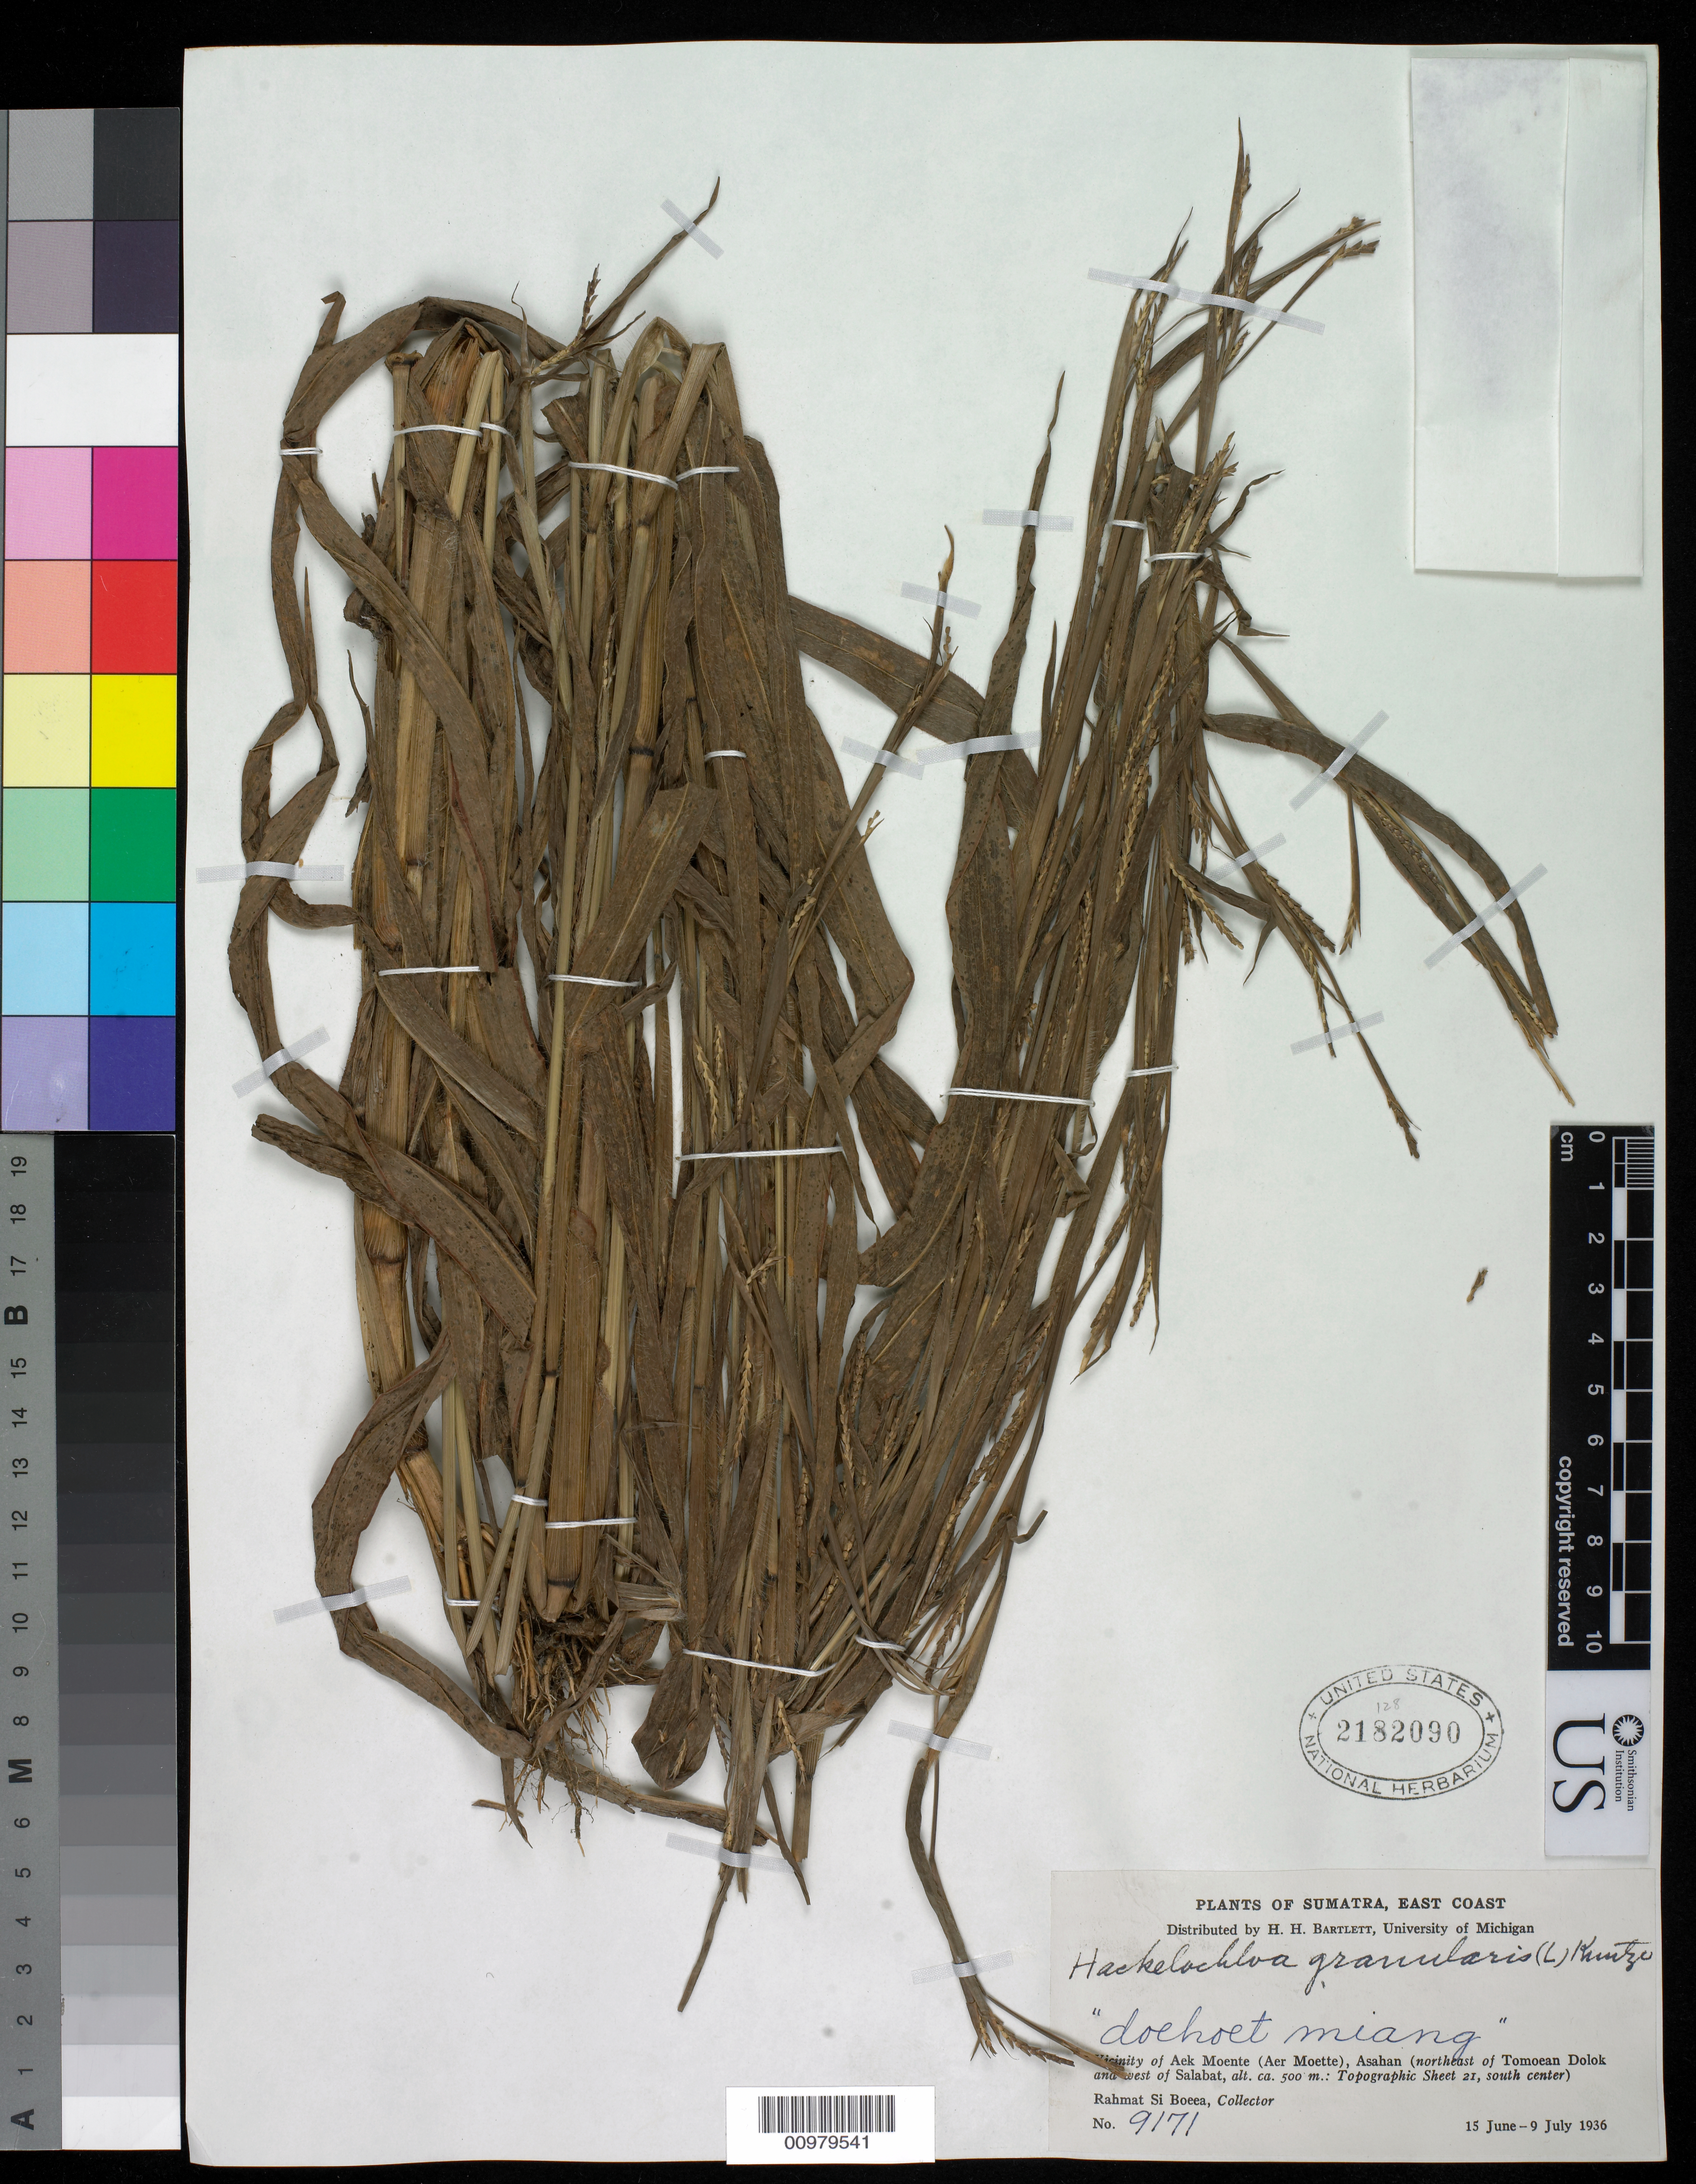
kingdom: Plantae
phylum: Tracheophyta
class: Liliopsida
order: Poales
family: Poaceae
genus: Hackelochloa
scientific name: Hackelochloa granularis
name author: (L.) Kuntze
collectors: Rahmat Si Boeea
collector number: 9171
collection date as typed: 15 Jun 1936 to 09 Jul 1936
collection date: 1936-06-15/1936-07-09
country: Indonesia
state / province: Sumatra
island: Sumatra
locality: (East Coast) vicinity of Aek Moente (Aer Moette), Asahan (northeast of Tomoean Dolok and west of Salabat)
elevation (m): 500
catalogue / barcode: US 2182090